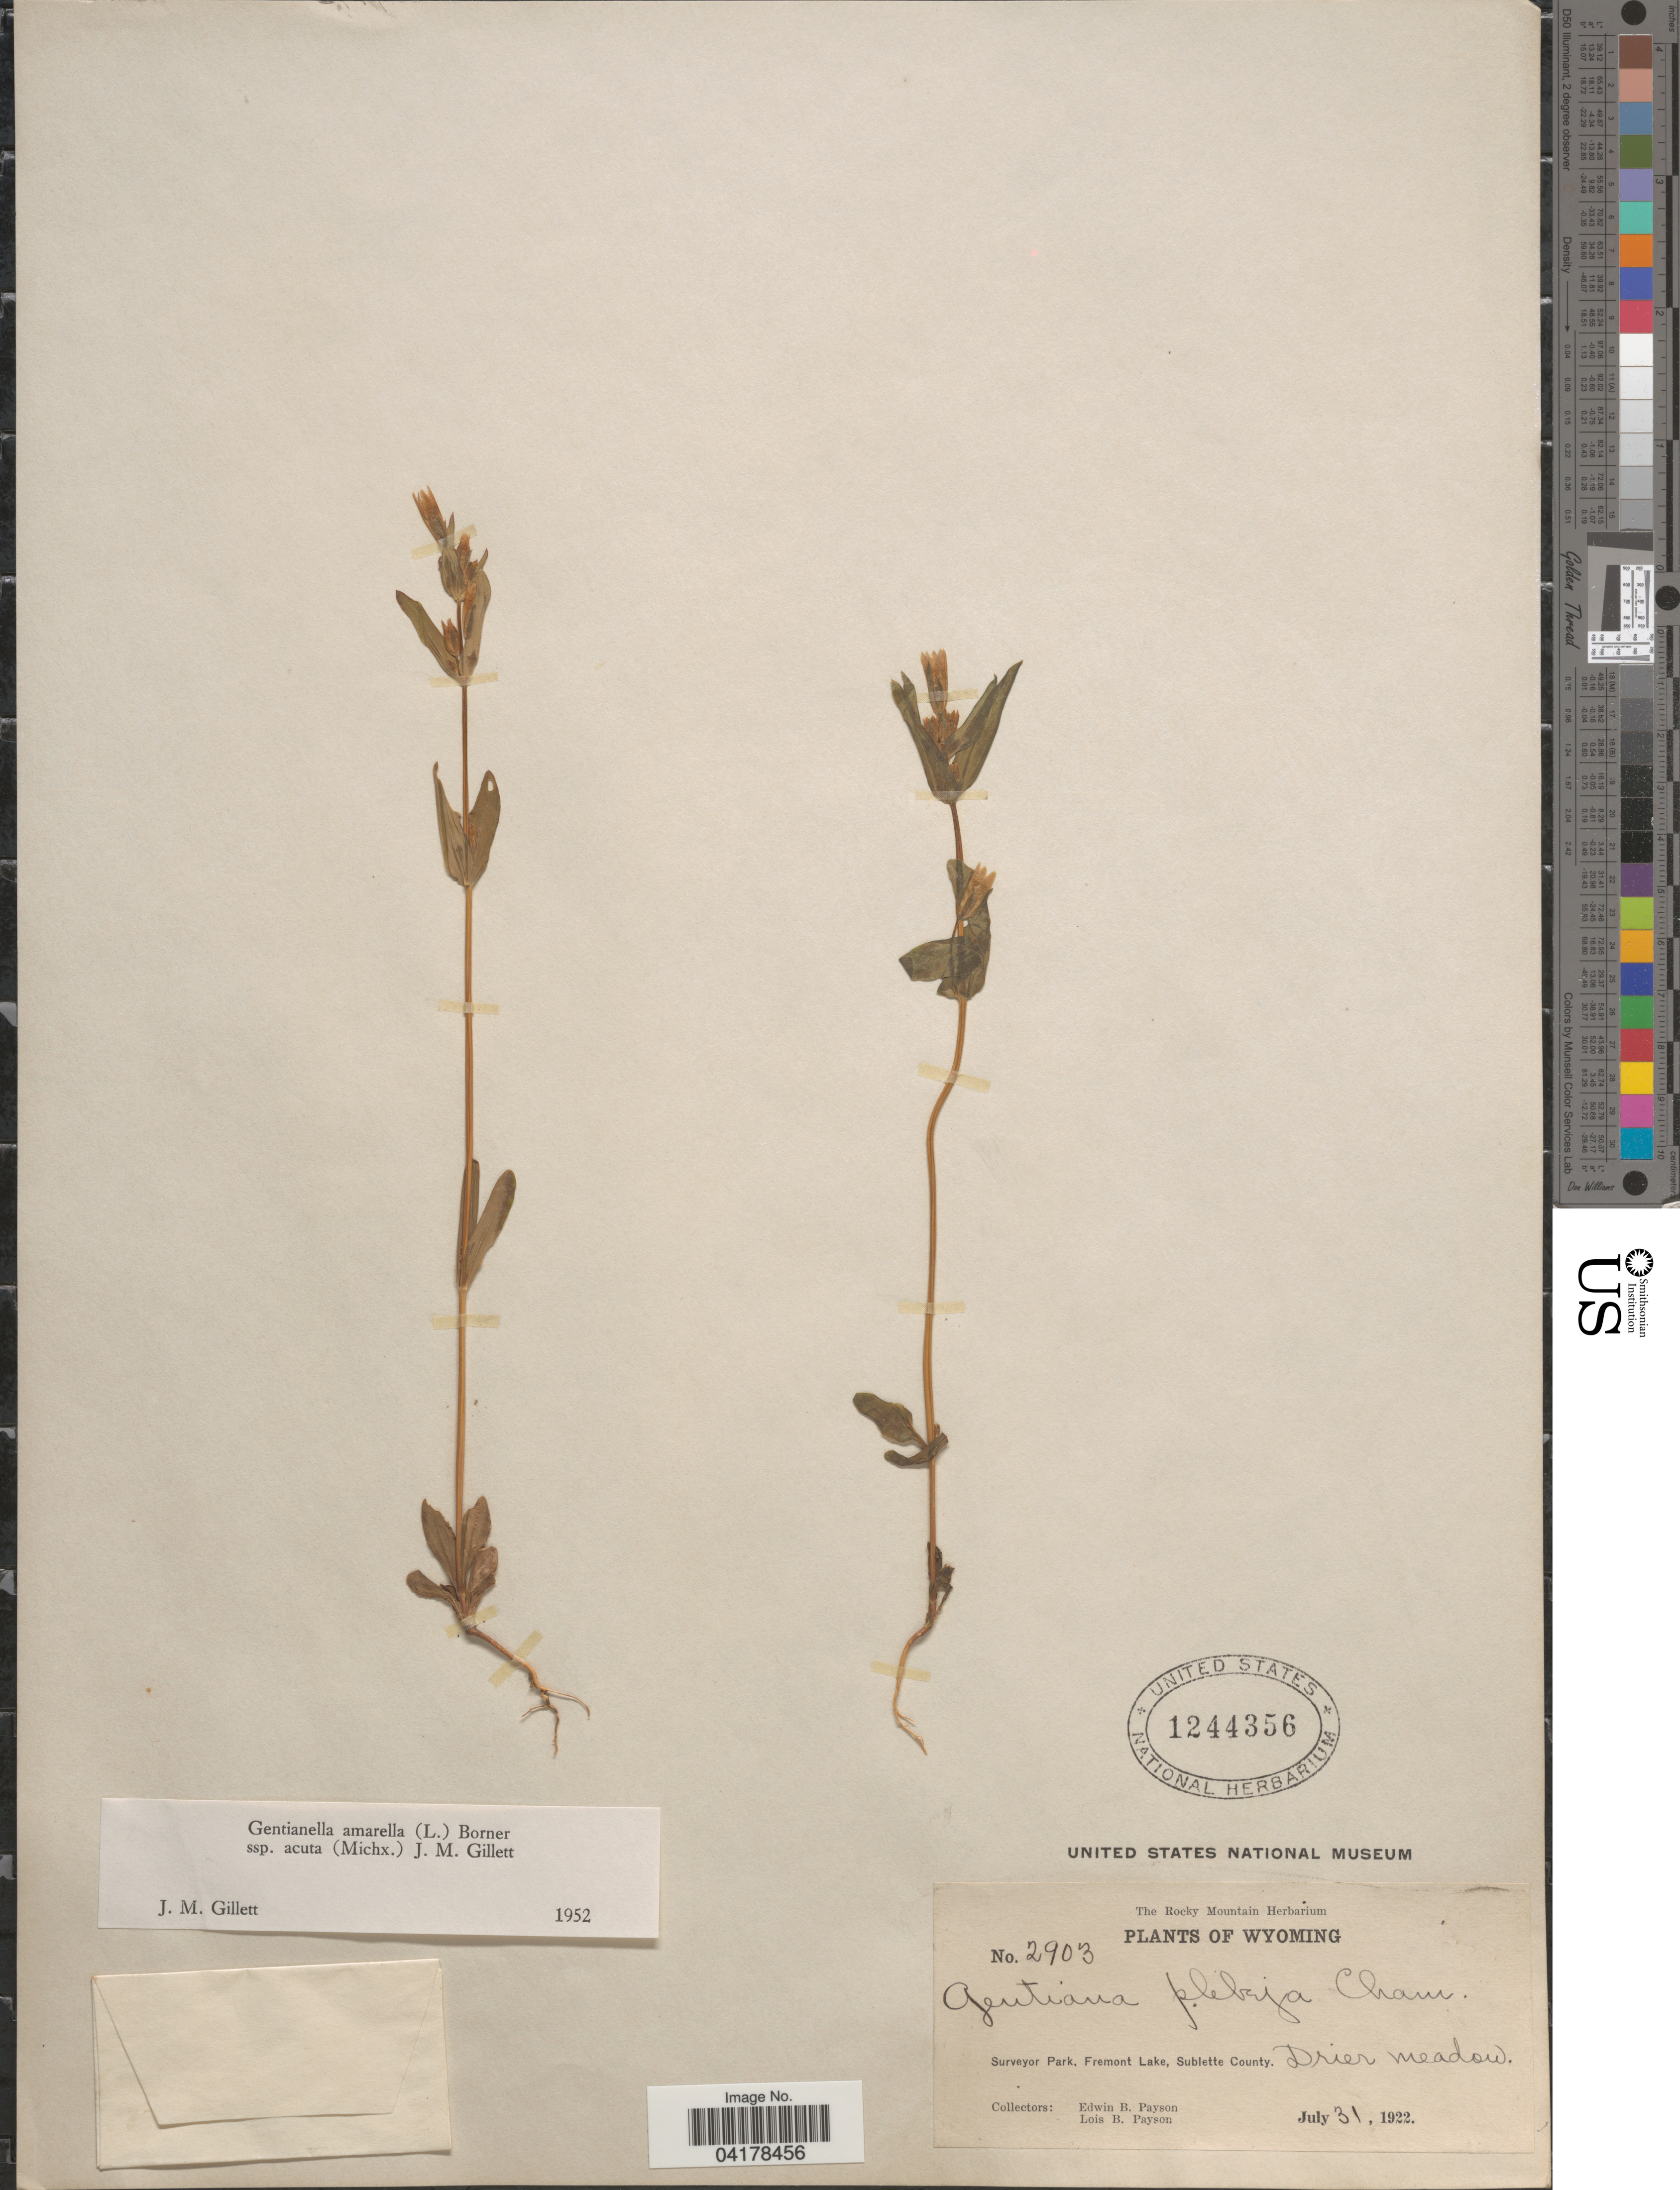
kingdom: Plantae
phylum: Tracheophyta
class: Magnoliopsida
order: Gentianales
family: Gentianaceae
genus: Gentianella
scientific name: Gentianella amarella subsp. acuta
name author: (Michx.) J.M. Gillett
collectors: E. B. Payson & L. Payson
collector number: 2903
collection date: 1922-07-31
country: United States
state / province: Wyoming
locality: Surveyor Park, Fremont Lake, Sublette County.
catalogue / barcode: US 1244356